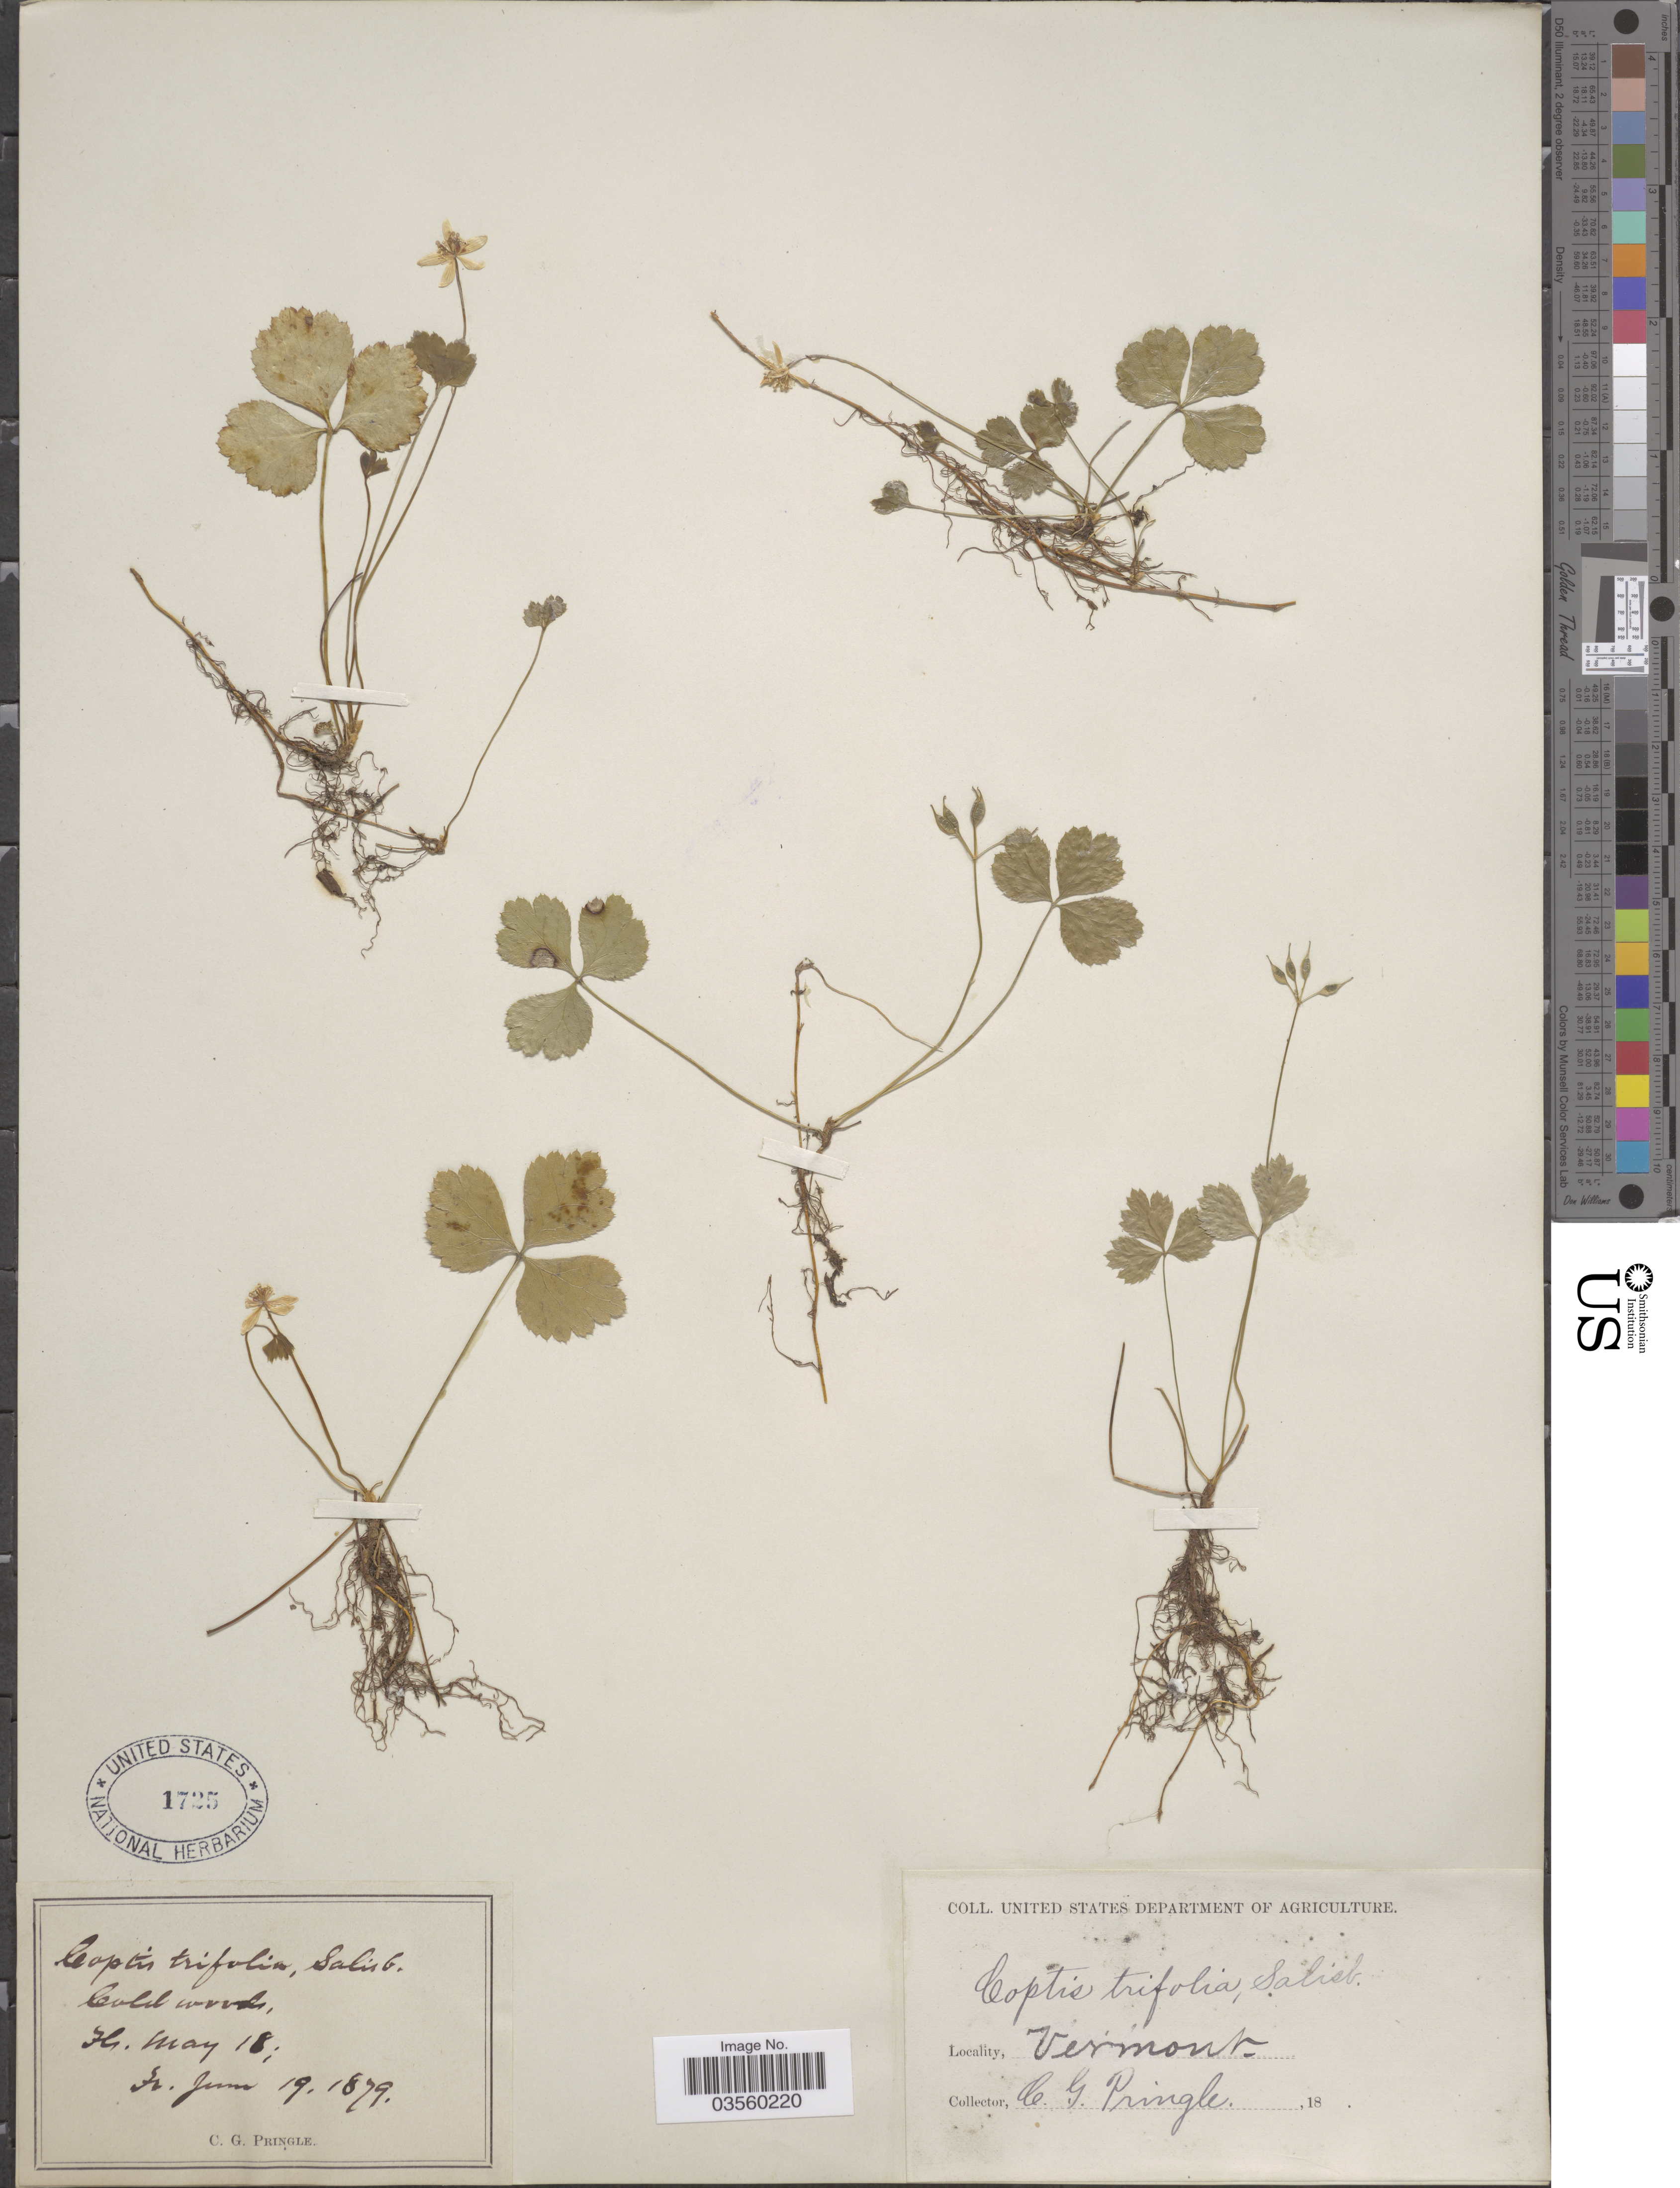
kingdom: Plantae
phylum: Tracheophyta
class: Magnoliopsida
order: Ranunculales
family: Ranunculaceae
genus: Coptis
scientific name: Coptis trifolia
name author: (L.) Salisb.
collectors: C. G. Pringle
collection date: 1879-05-18/1879-06-19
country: United States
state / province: Vermont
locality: Woods [unsure placement]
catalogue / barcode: US 1725